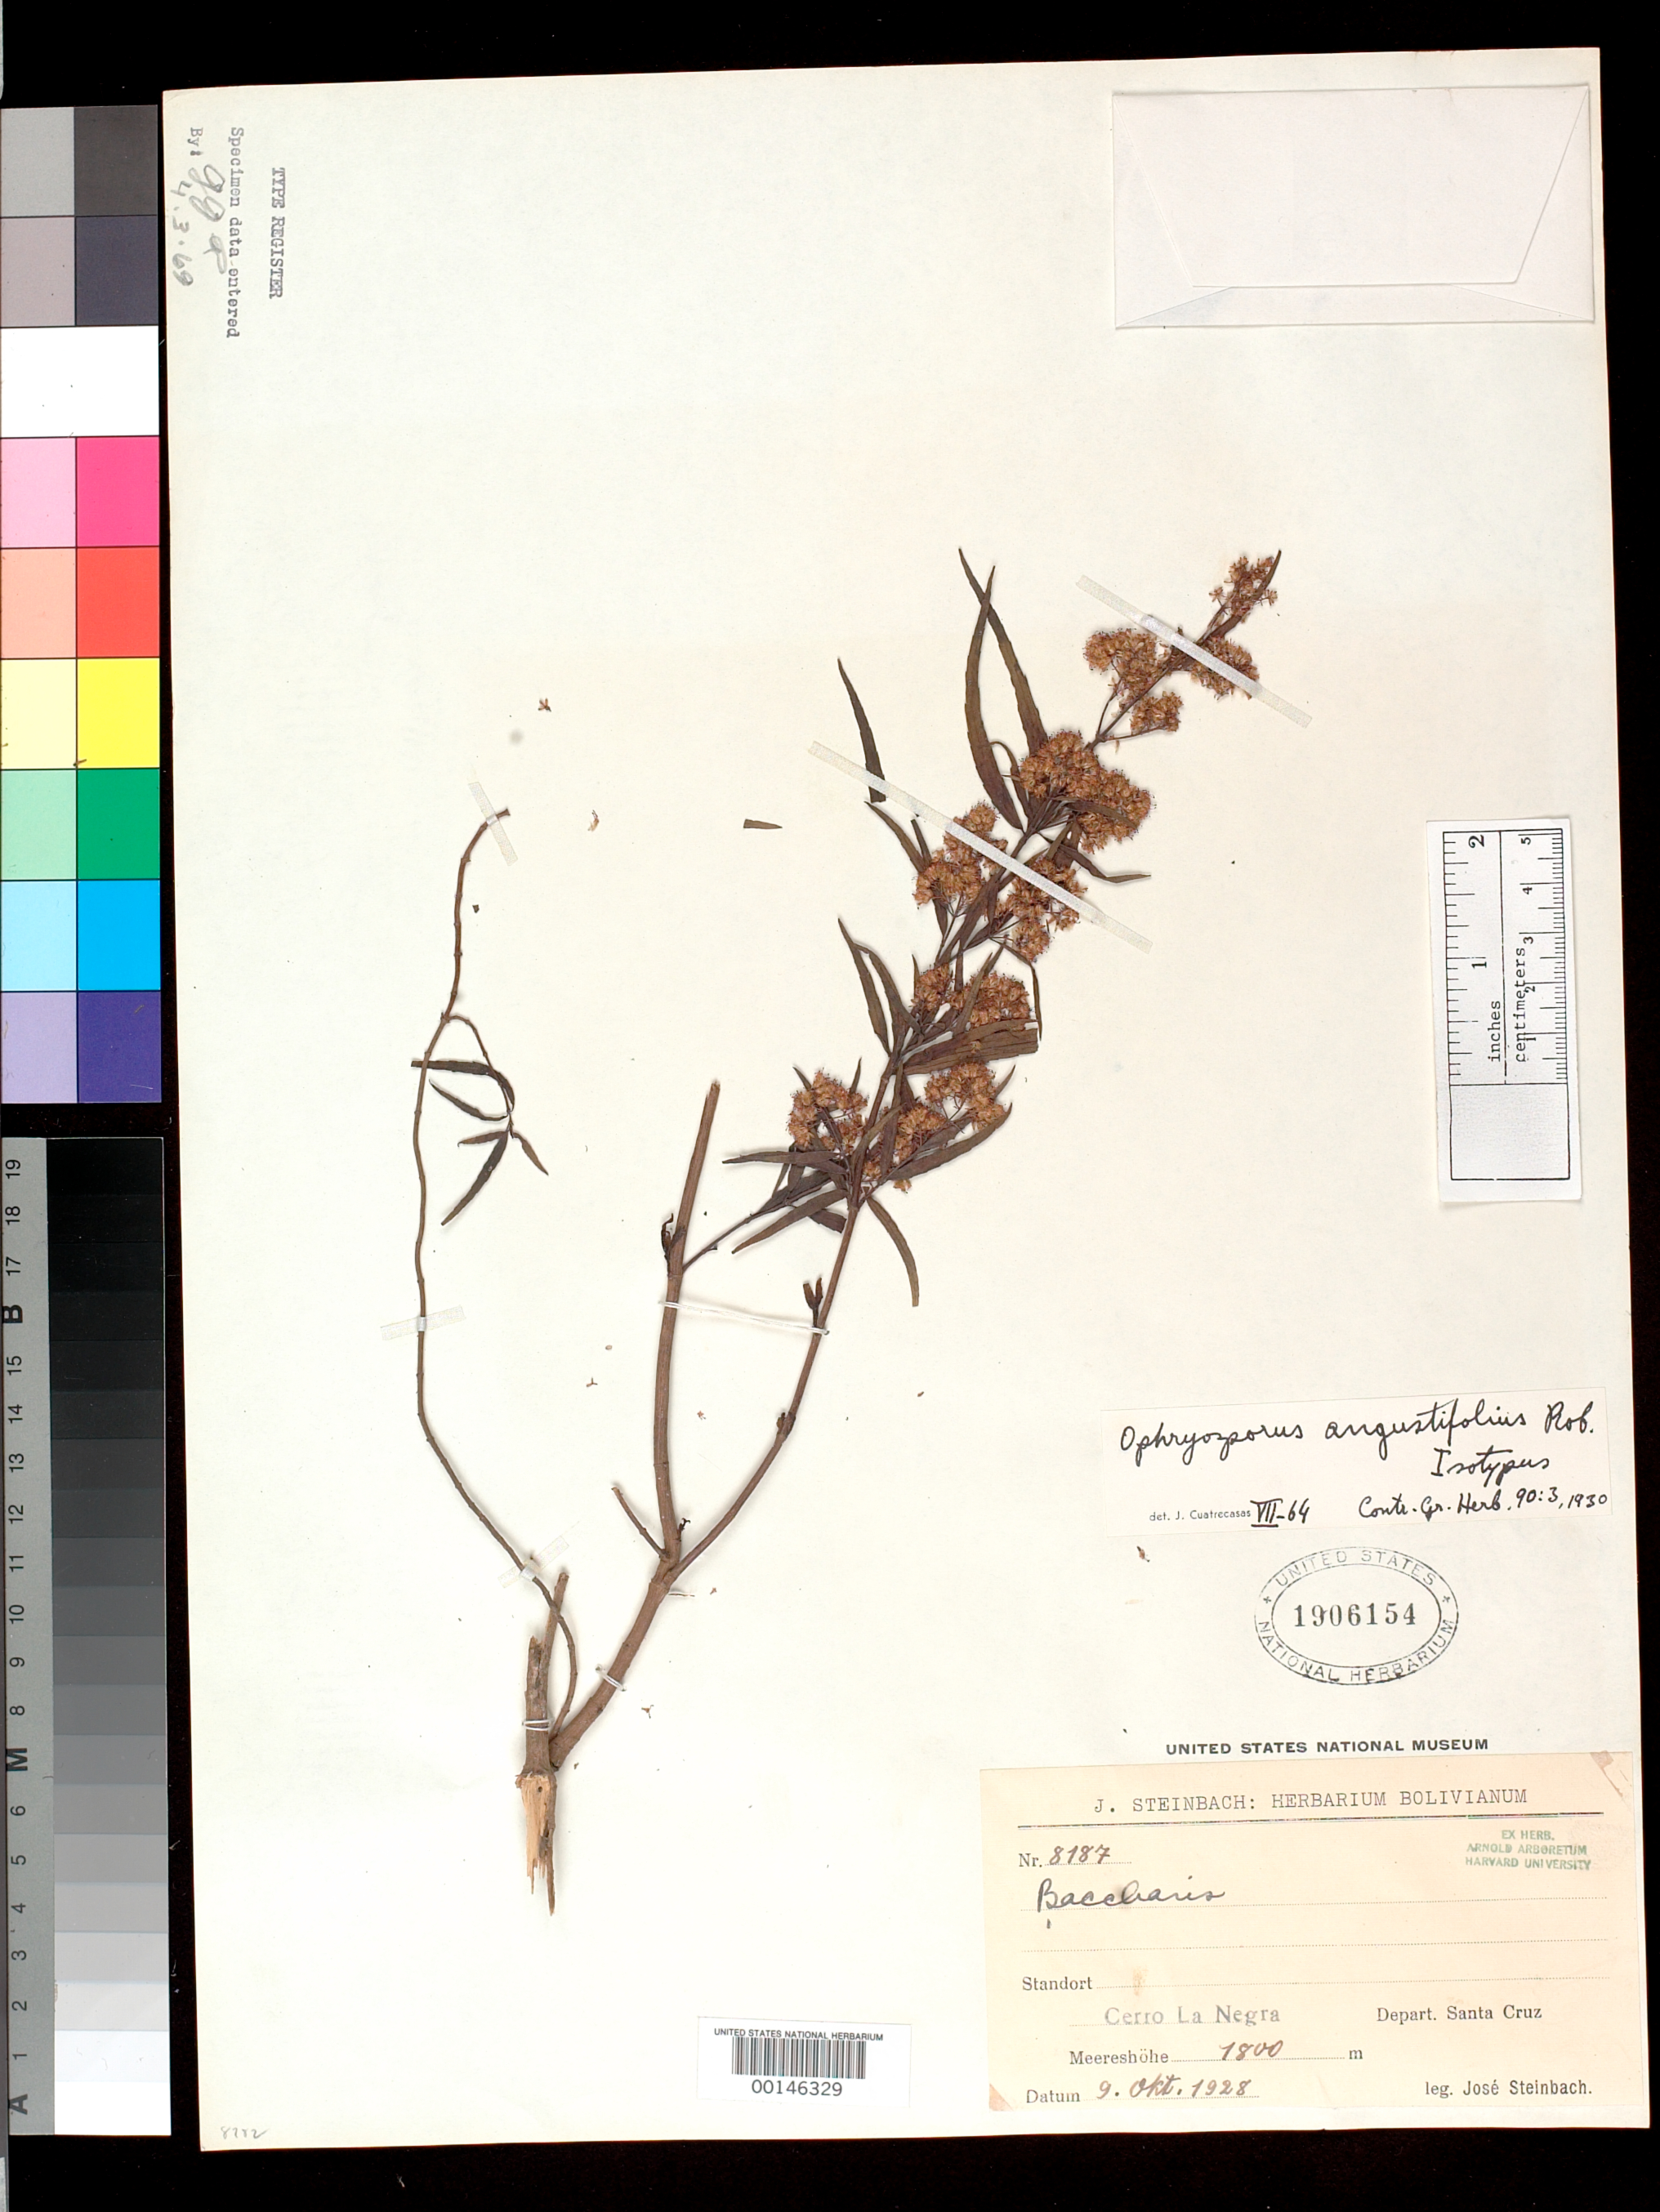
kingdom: Plantae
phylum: Tracheophyta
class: Magnoliopsida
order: Asterales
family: Asteraceae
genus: Ophryosporus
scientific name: Ophryosporus angustifolius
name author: B.L. Rob.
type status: Isotype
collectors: J. Steinbach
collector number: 8187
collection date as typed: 09 Oct 1928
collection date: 1928-10-09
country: Bolivia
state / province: Santa Cruz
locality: Cerro La Negra.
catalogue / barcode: US 1906154